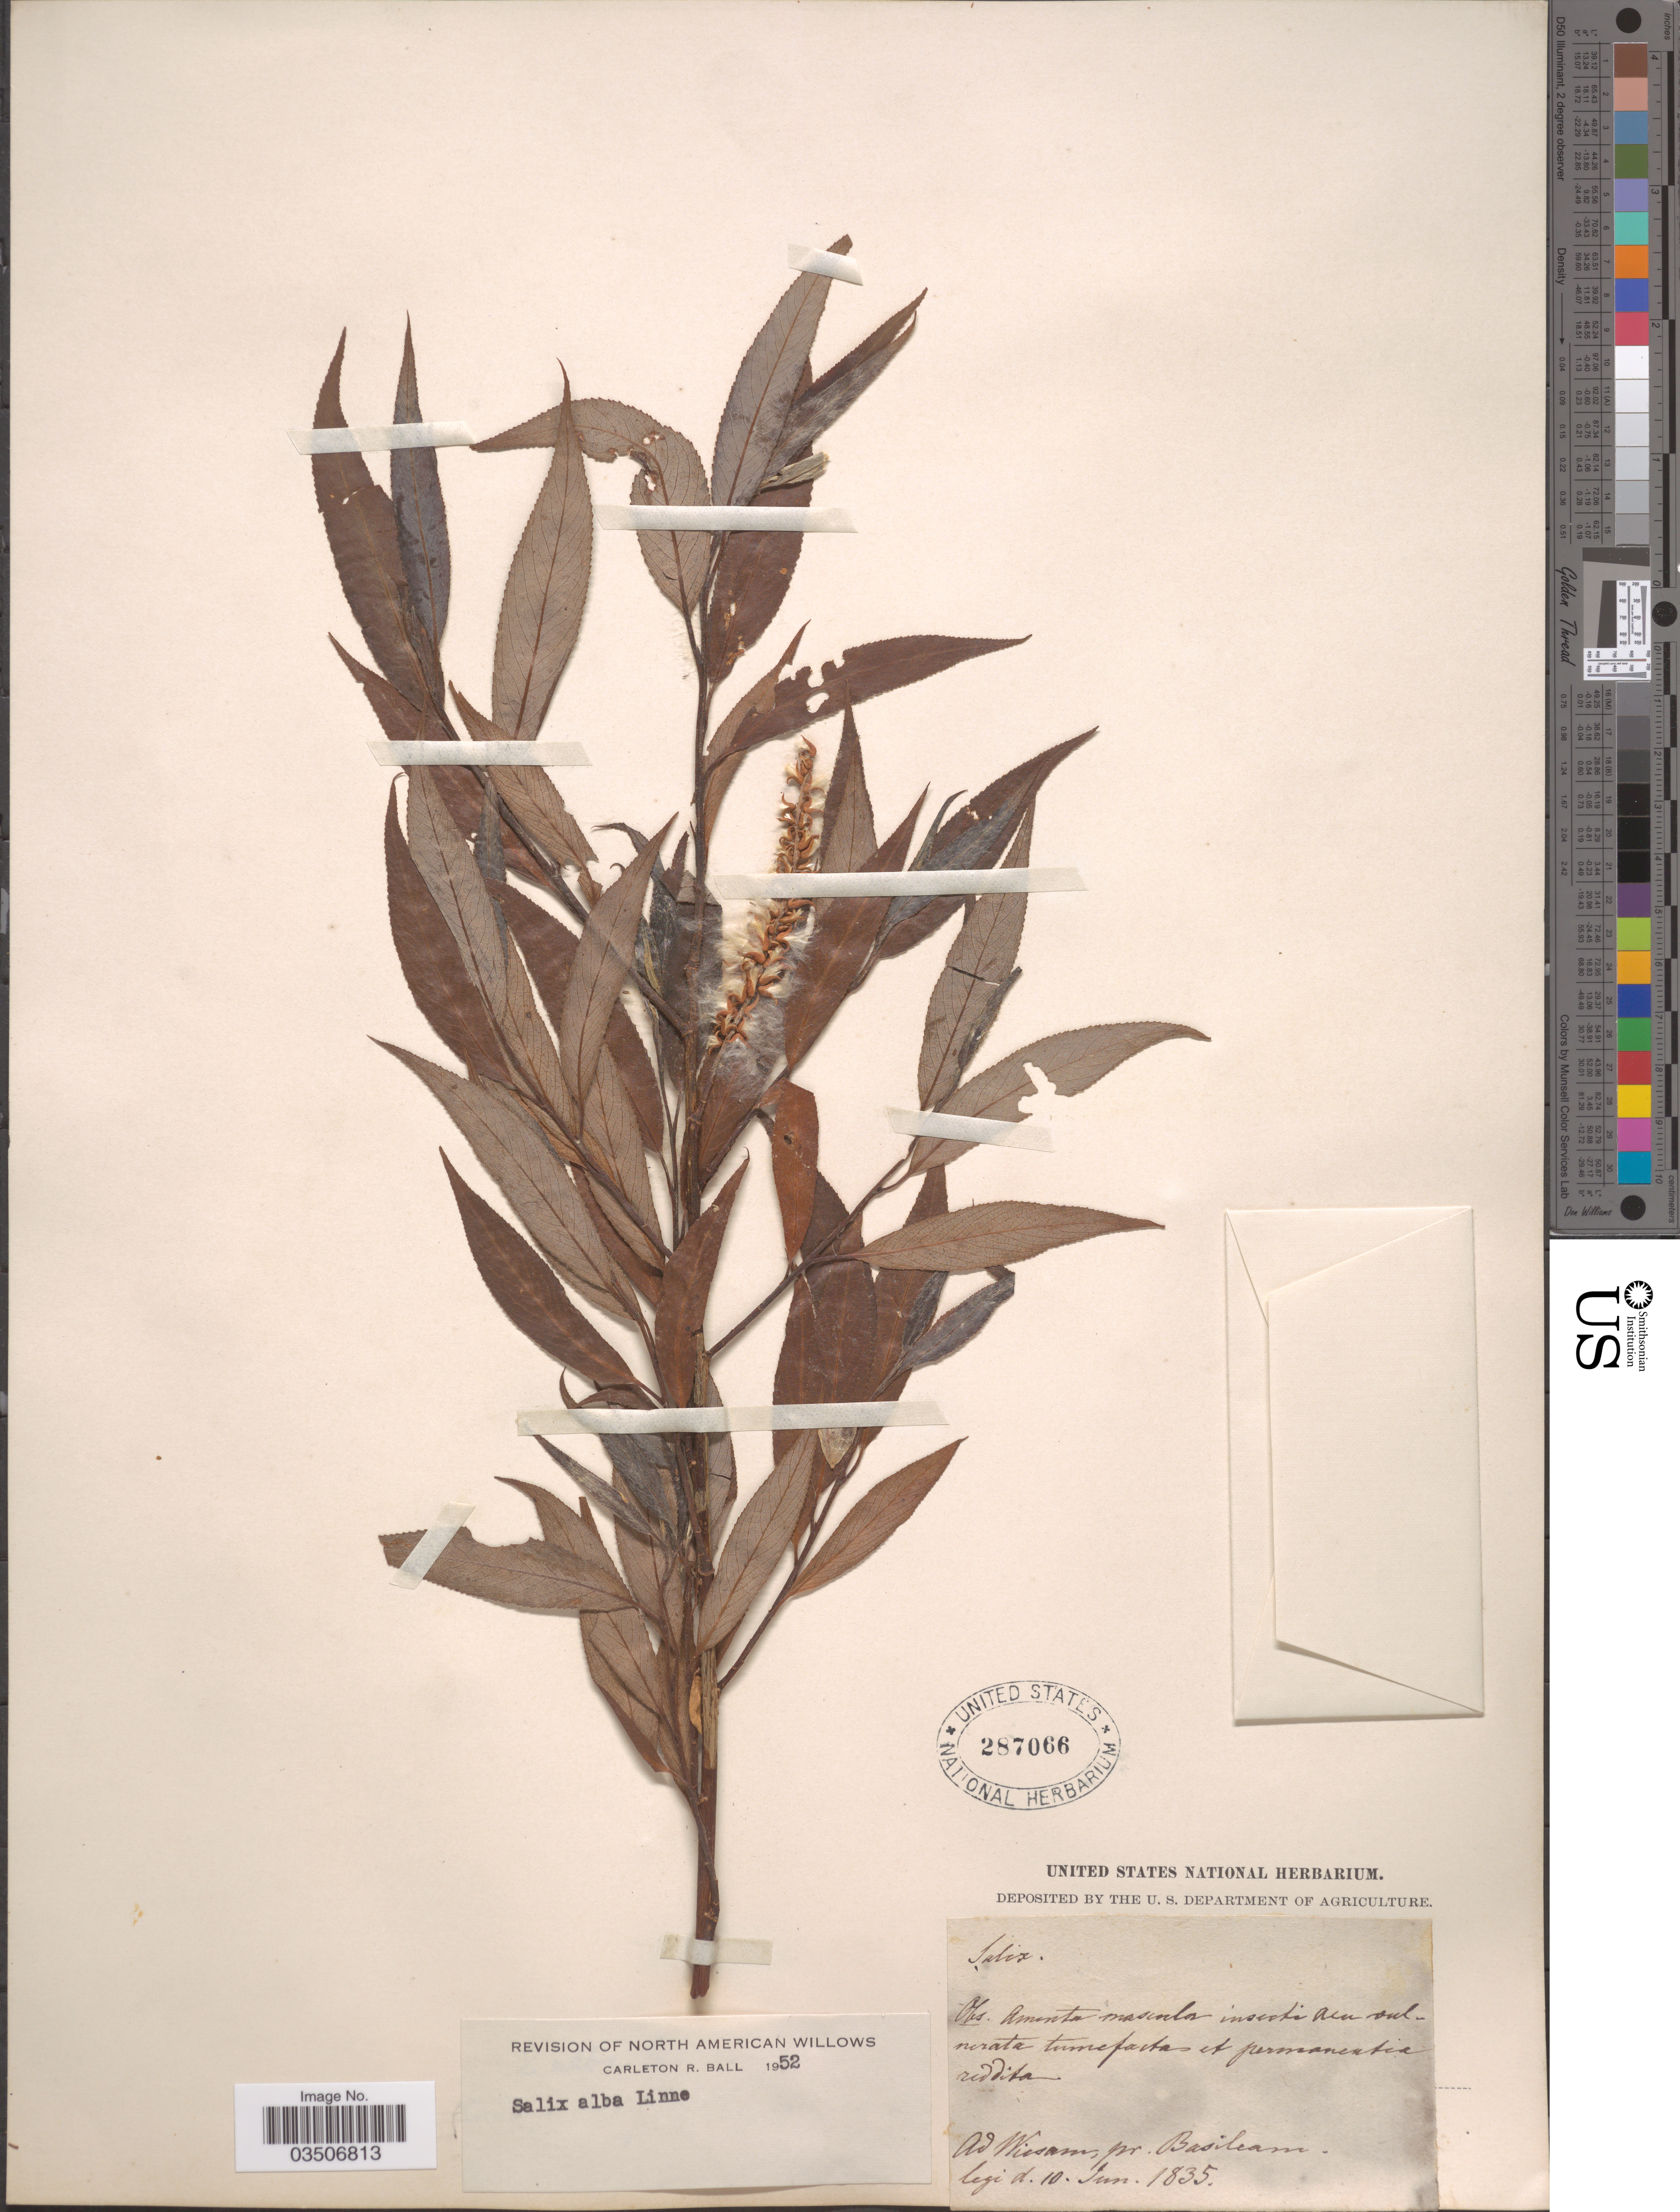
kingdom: Plantae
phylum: Tracheophyta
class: Magnoliopsida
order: Malpighiales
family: Salicaceae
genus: Salix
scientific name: Salix alba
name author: L.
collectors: ex herb. United States National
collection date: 1835-06-10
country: Switzerland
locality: Ad Wiesam pr. Basileam.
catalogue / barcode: US 287066